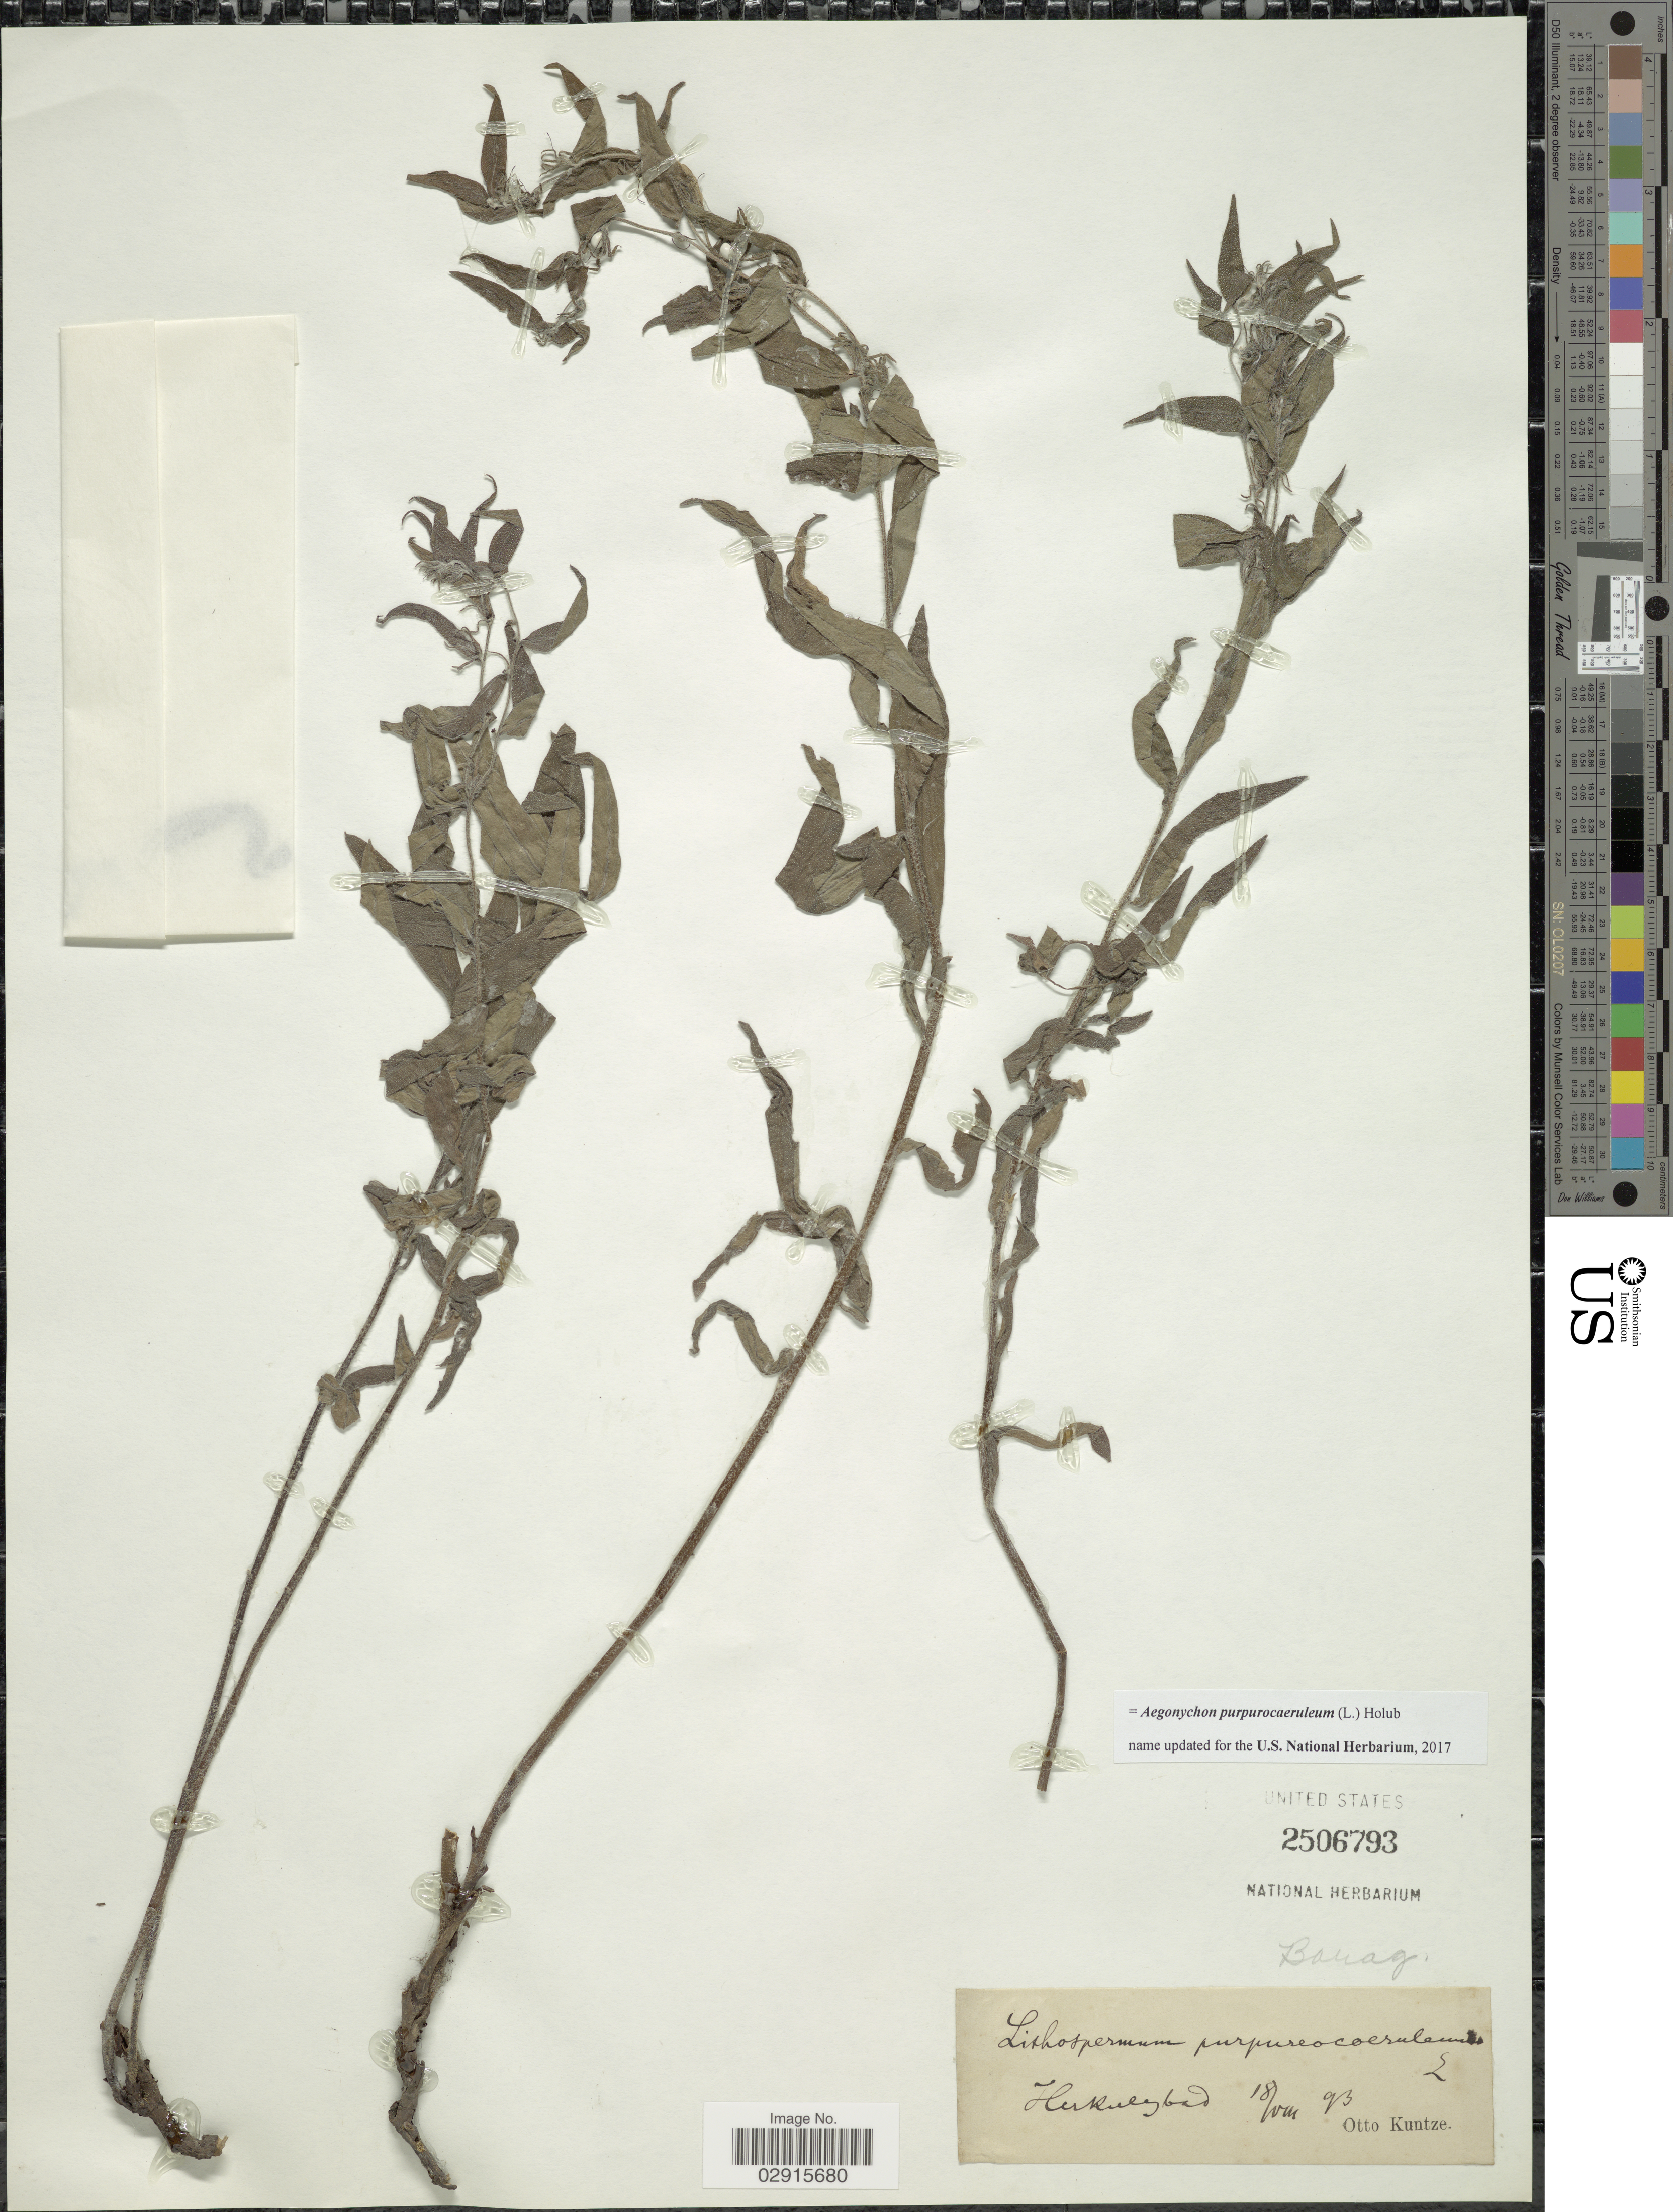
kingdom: Plantae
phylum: Tracheophyta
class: Magnoliopsida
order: Boraginales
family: Boraginaceae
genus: Aegonychon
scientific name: Aegonychon purpurocaeruleum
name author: (L.) Holub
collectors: C.E.O. Kuntze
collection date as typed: Transcribed d/m/y: 18/8/93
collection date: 1893-08-18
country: Romania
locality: Herkulesbad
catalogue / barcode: US 2506793